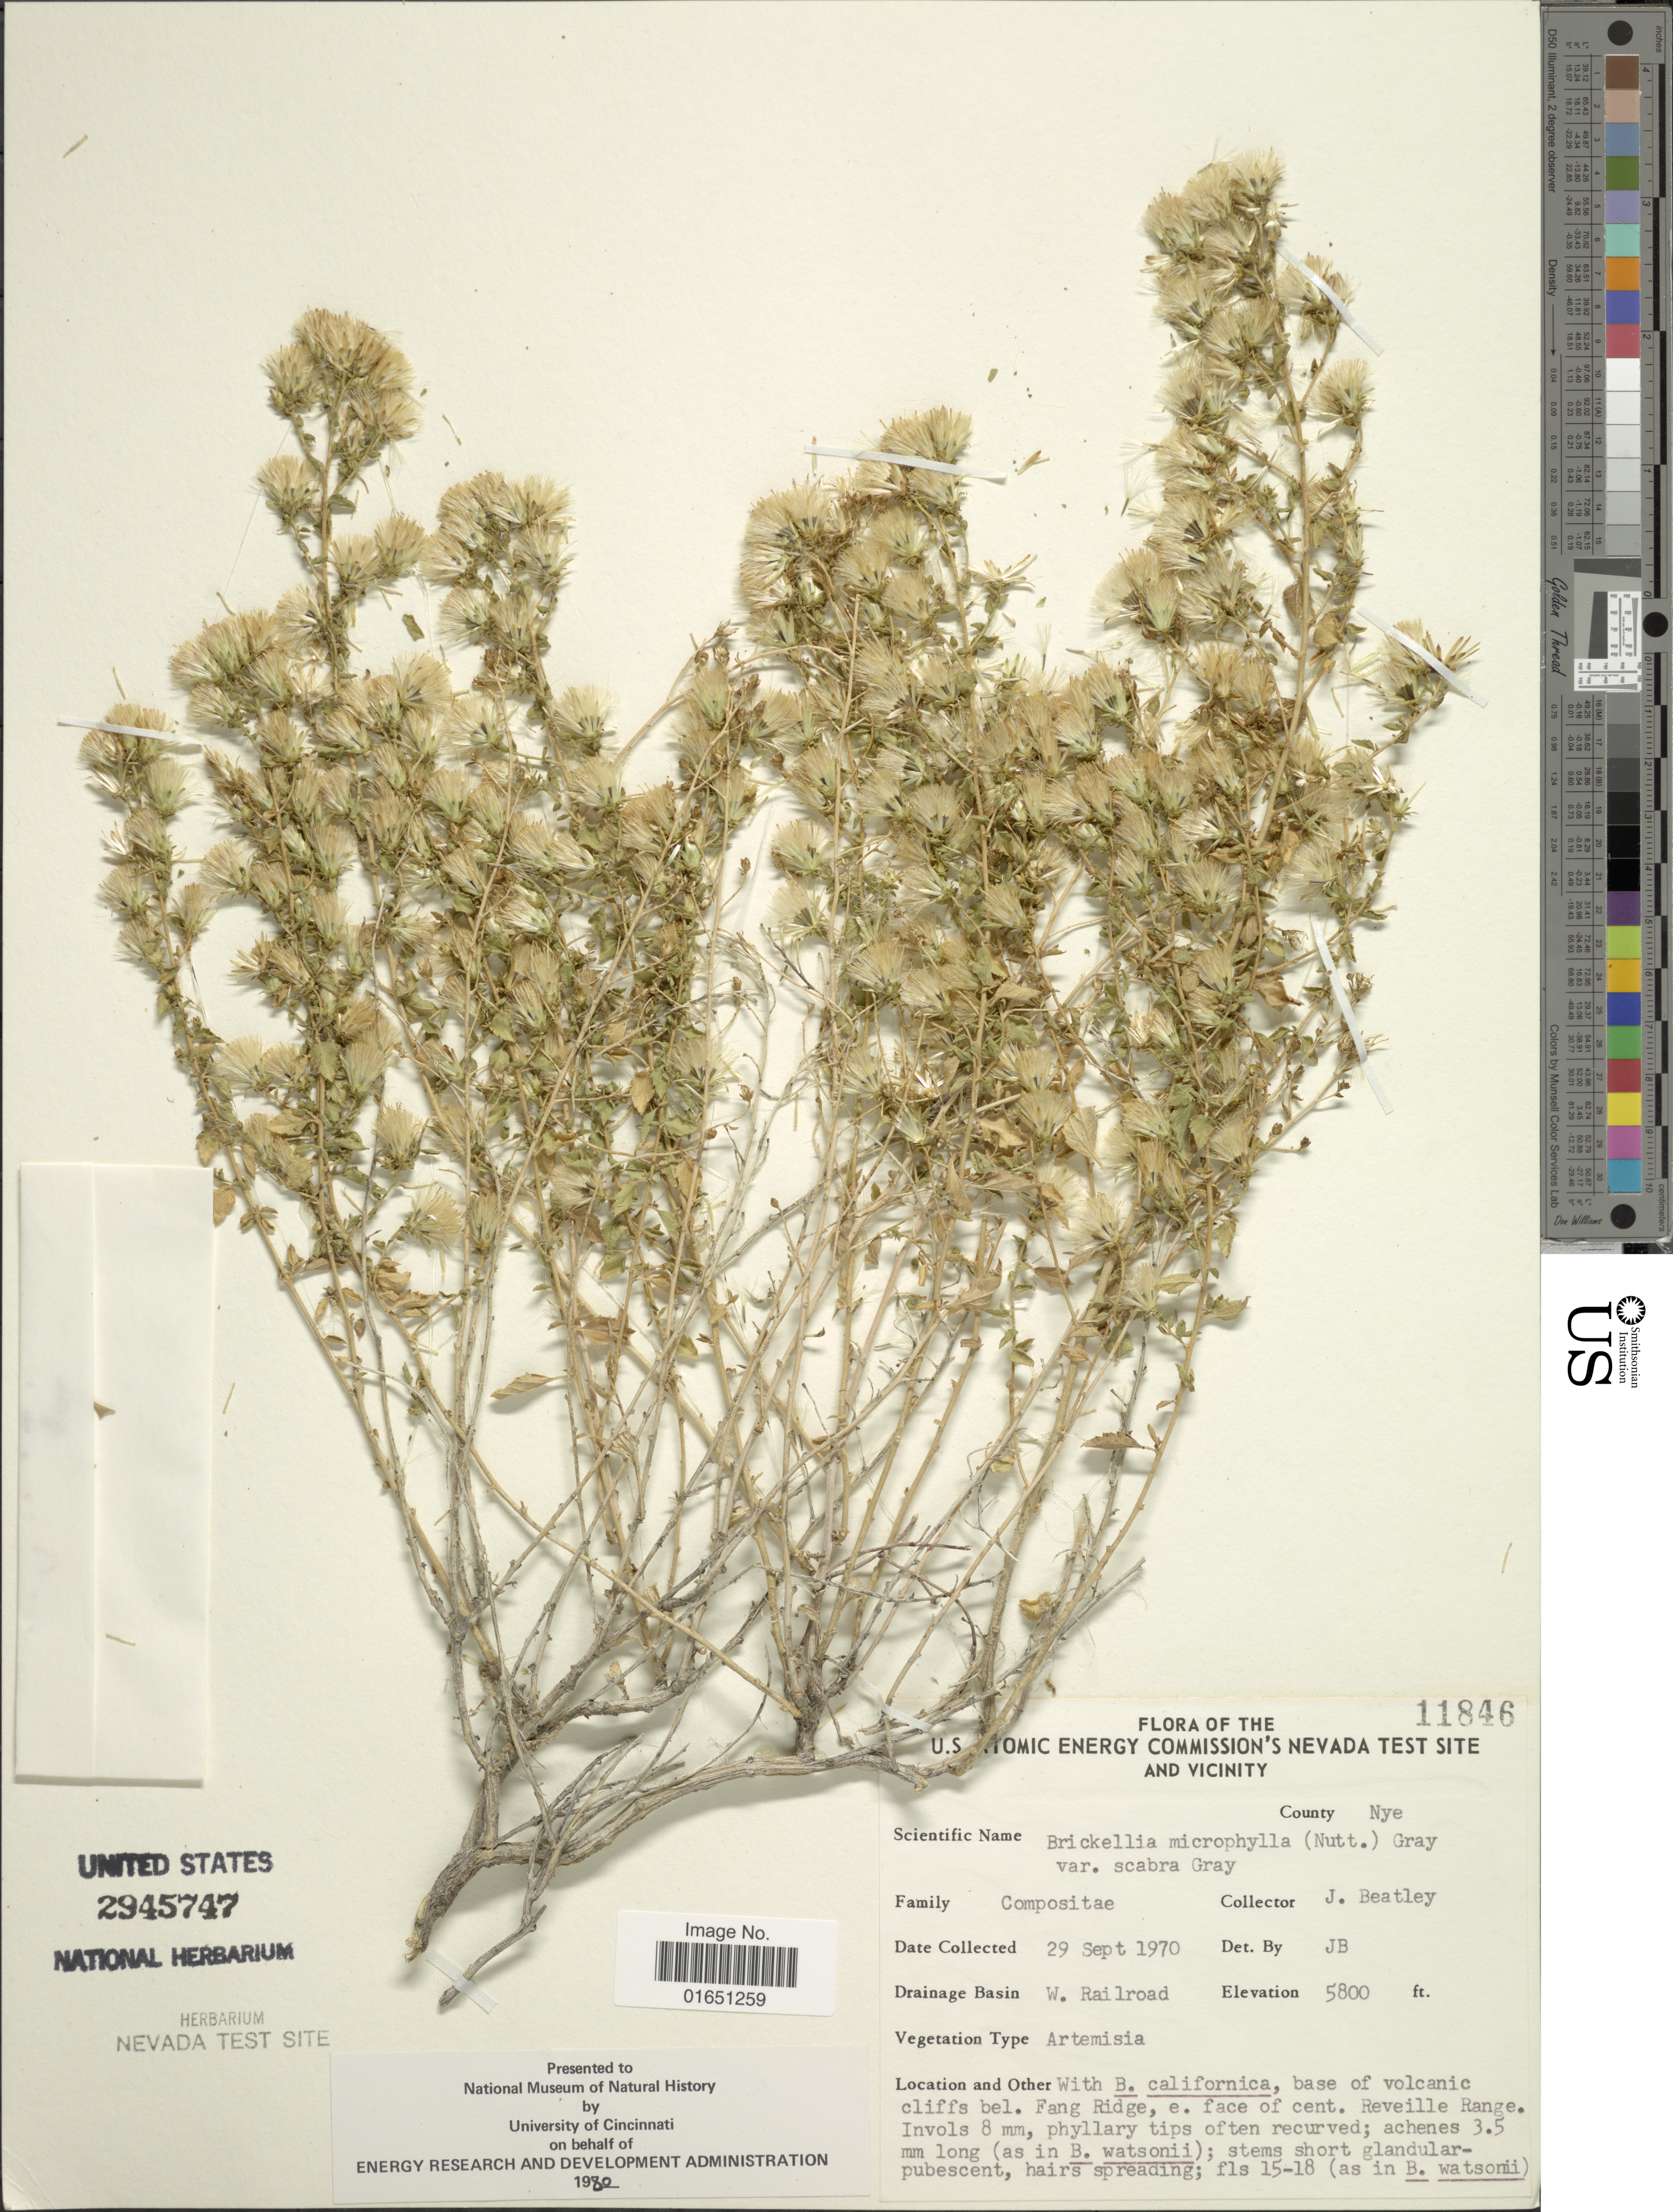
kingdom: Plantae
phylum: Tracheophyta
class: Magnoliopsida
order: Asterales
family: Asteraceae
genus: Brickellia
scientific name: Brickellia microphylla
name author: (Nutt.) A. Gray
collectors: J. C. Beatley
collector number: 11846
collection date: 1970-09-29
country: United States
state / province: Nevada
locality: U. S. Atomic Energy Commission's Nevada Test Site and Vicinity County Nye, Drainage Basin: W. Railroad, With B. californica, base of volcanic cliffs bel. Fang Ridge, e. face of cent. Reveille Range.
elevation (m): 1768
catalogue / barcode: US 2945747